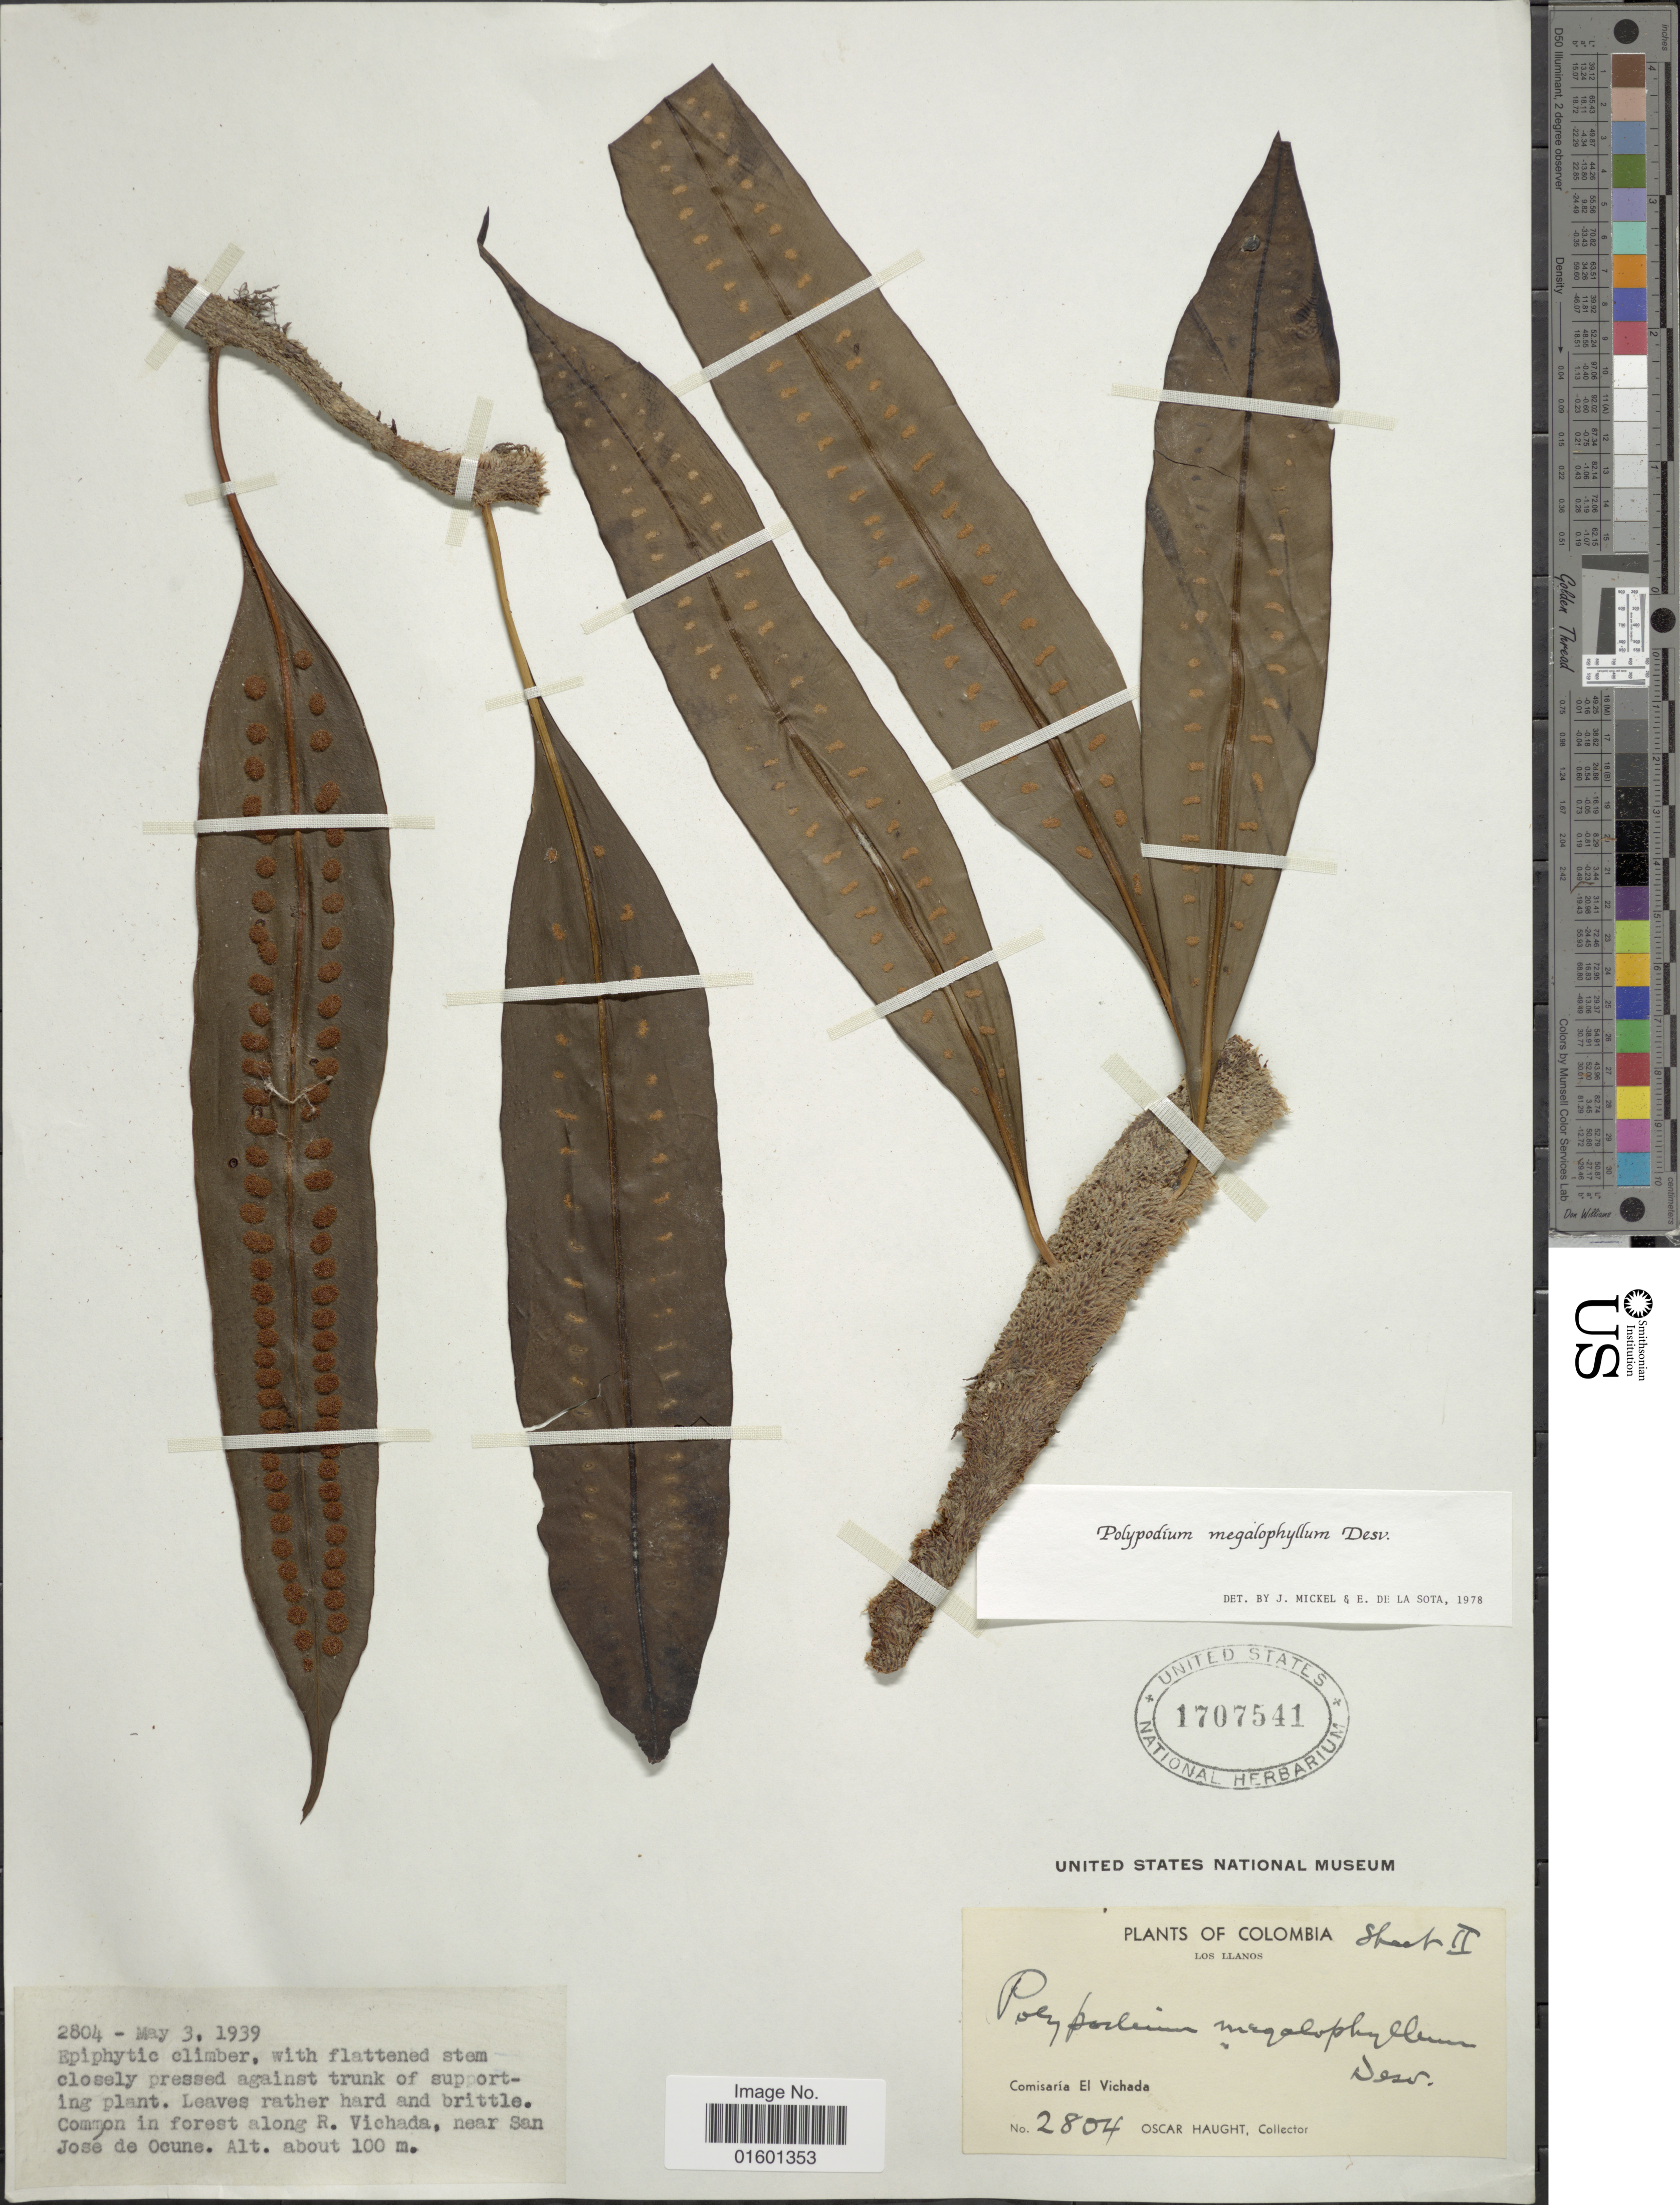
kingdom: Plantae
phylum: Tracheophyta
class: Polypodiopsida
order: Polypodiales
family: Polypodiaceae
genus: Microgramma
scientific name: Microgramma megalophylla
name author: (Desv.) de la Sota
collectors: O. L. Haught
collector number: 2804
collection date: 1939-05-03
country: Colombia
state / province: Vichada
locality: Los Llanos, Common in forest along R Vichada, near San Jose de Ocune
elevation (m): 100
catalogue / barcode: US 1707541